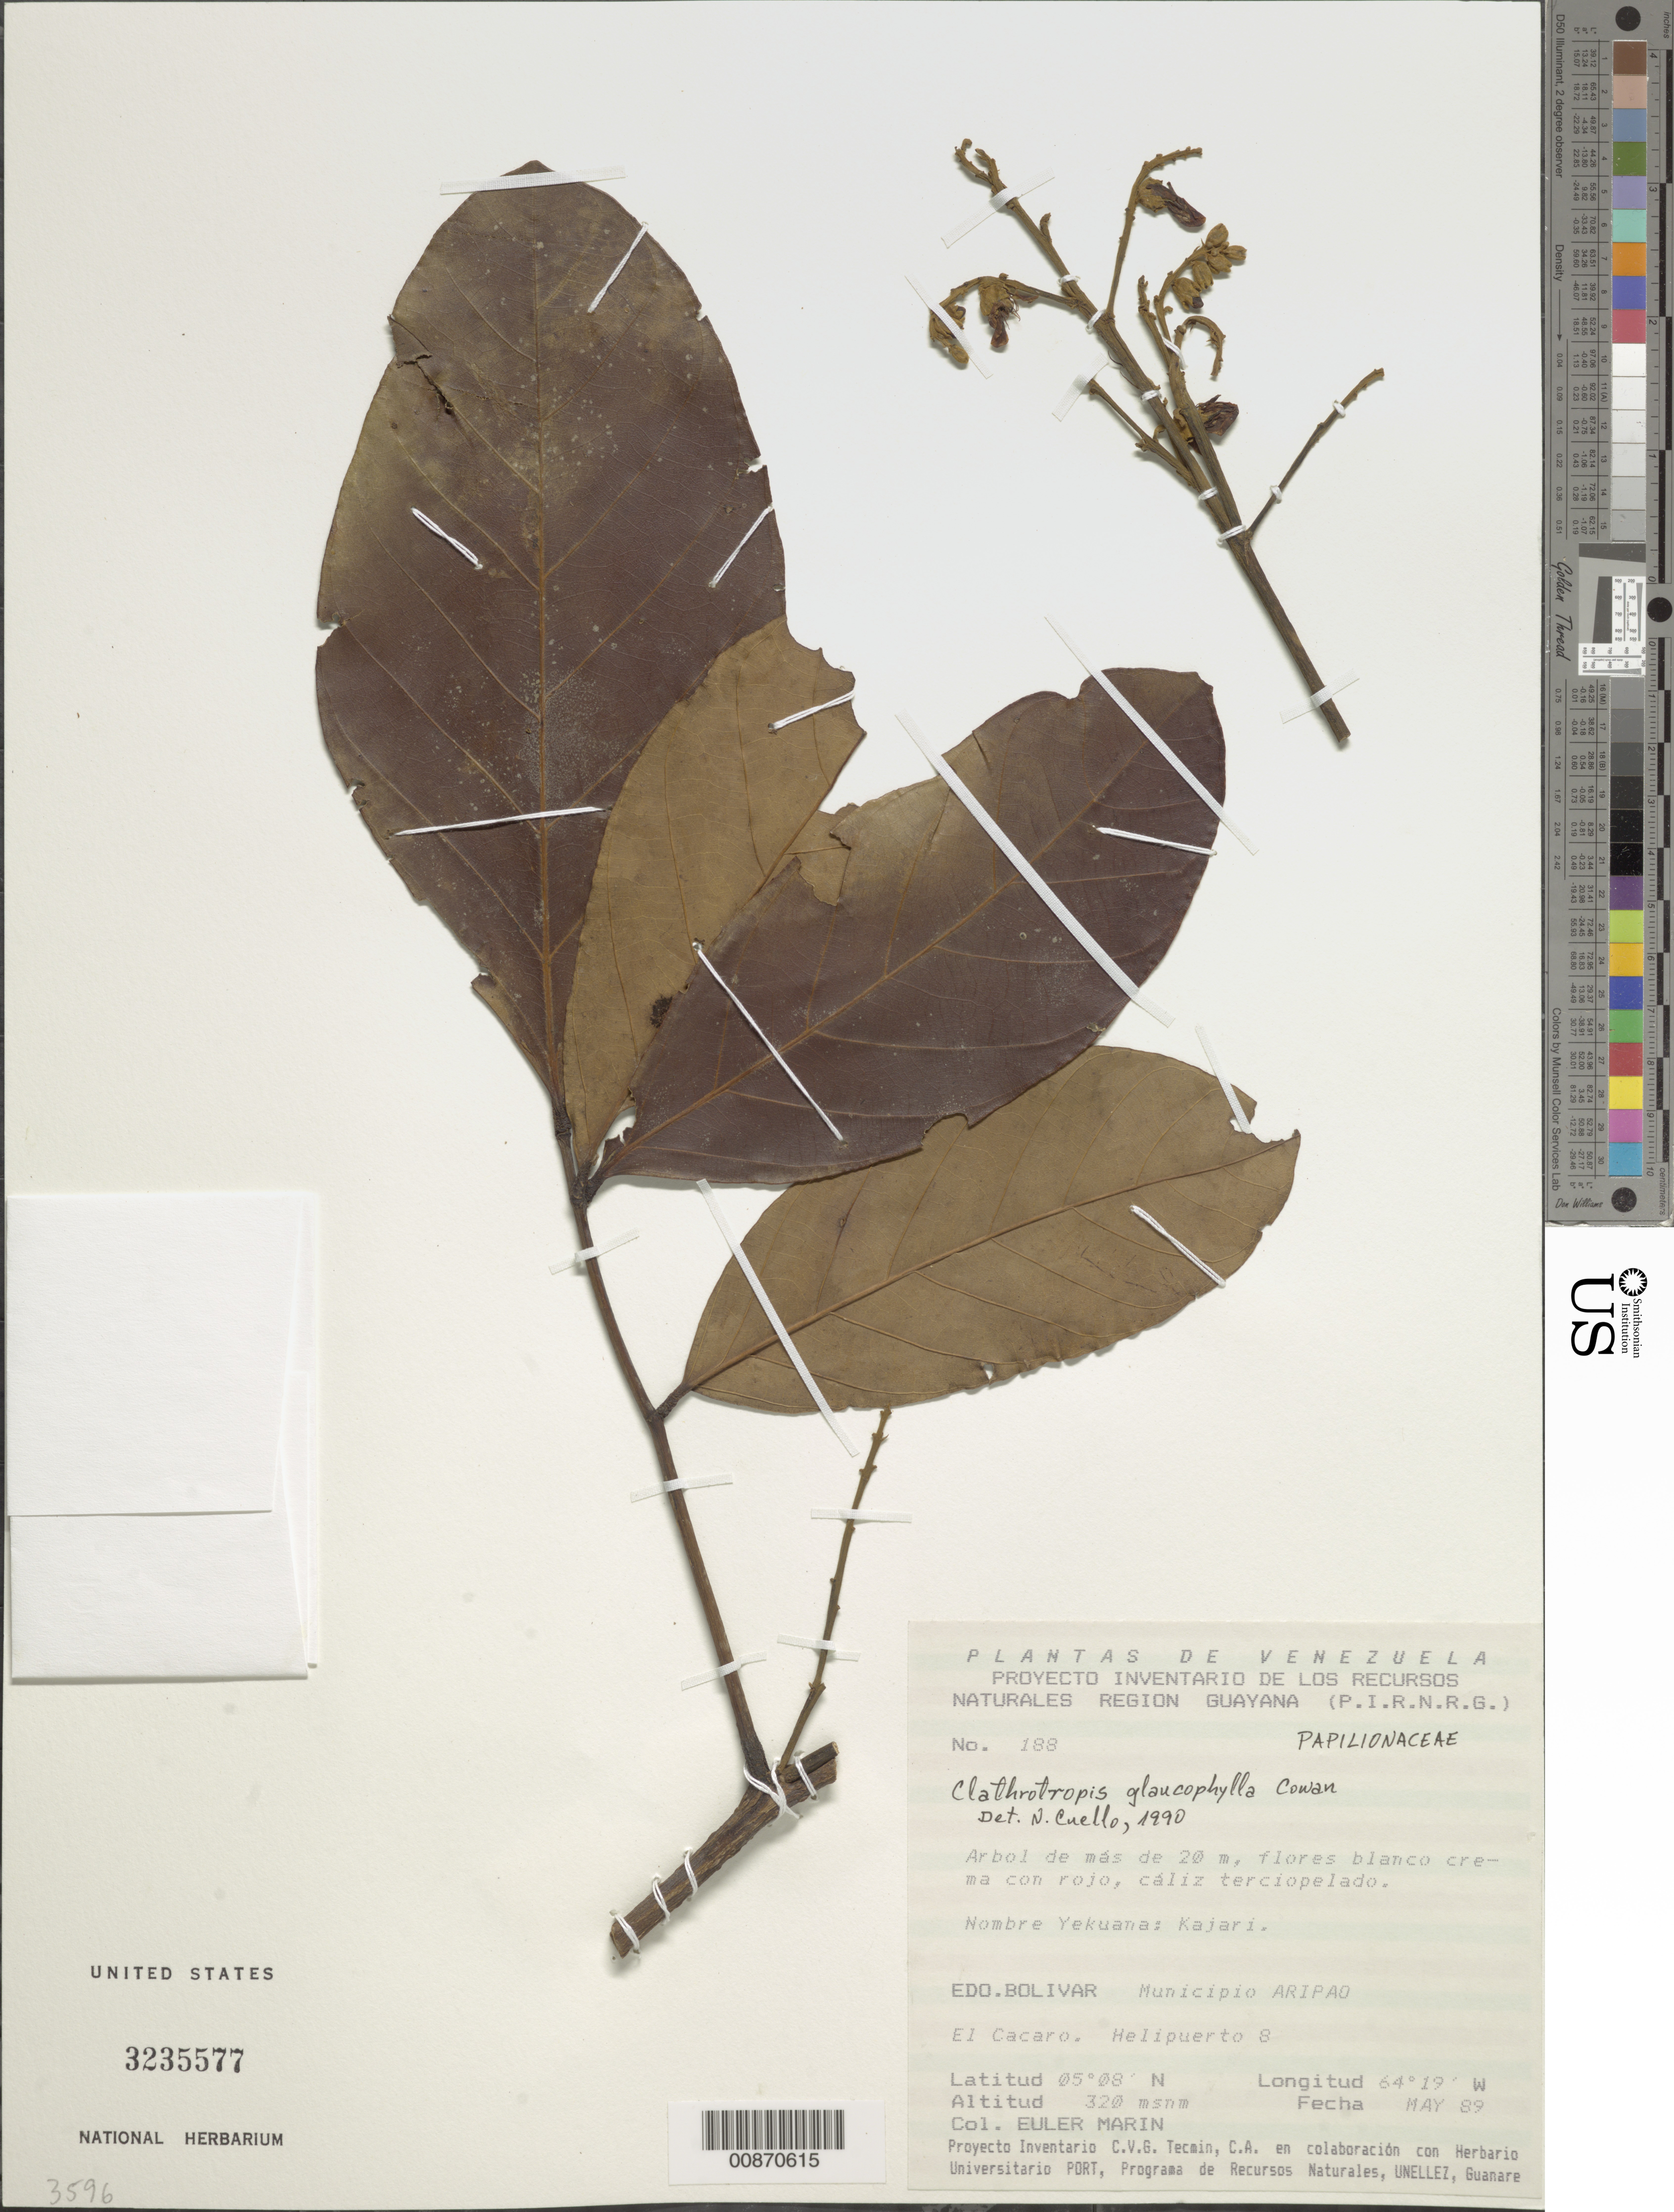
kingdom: Plantae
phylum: Tracheophyta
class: Magnoliopsida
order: Fabales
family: Fabaceae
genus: Clathrotropis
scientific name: Clathrotropis glaucophylla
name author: R.S. Cowan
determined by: Cuello, Nidia L.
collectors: E. Marin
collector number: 188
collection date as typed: May-89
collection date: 1989-05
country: Venezuela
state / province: Bolívar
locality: Mun. Aripao, El Cacaro, Helipuerto 8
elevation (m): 320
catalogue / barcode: US 3235577